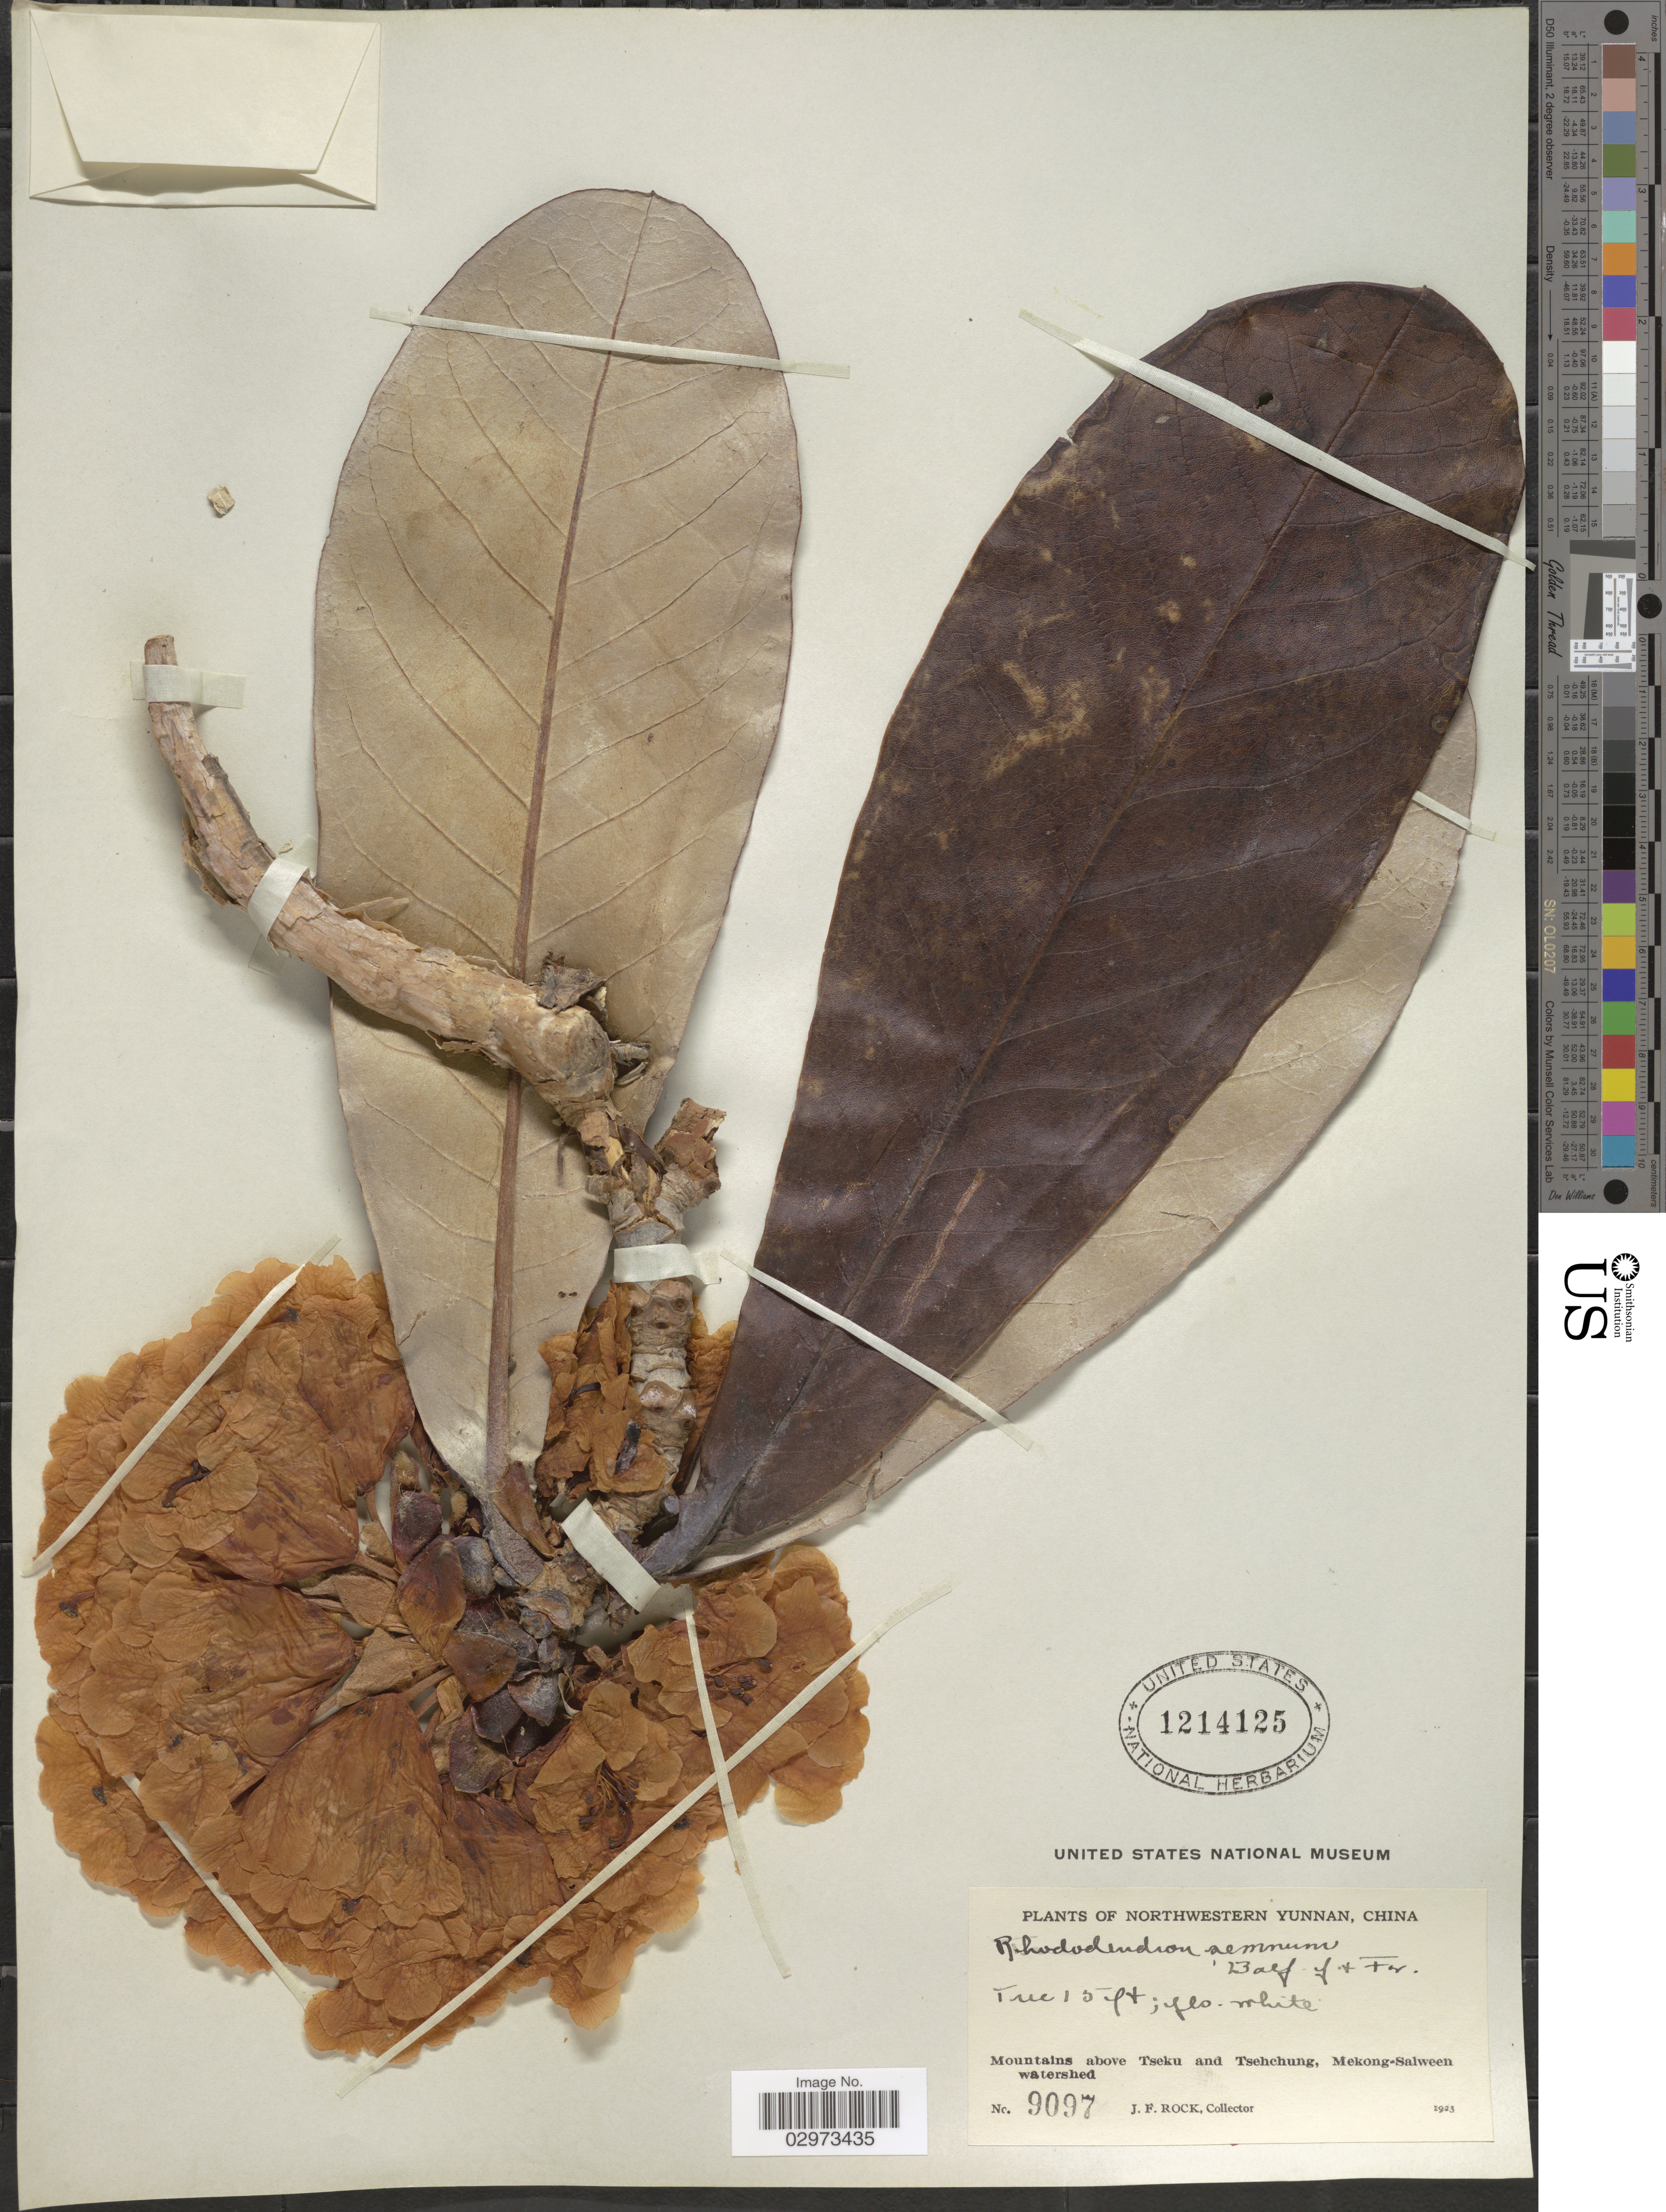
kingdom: Plantae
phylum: Tracheophyta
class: Magnoliopsida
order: Ericales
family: Ericaceae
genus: Rhododendron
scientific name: Rhododendron semnum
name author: Balf. f. & W.W. Sm.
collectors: J. Rock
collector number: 9097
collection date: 1923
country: China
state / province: Yunnan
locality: Northwestern Yunnan. Mountains above Tseku and Tsehchung, Mekong-Salween watershed.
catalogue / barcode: US 1214125